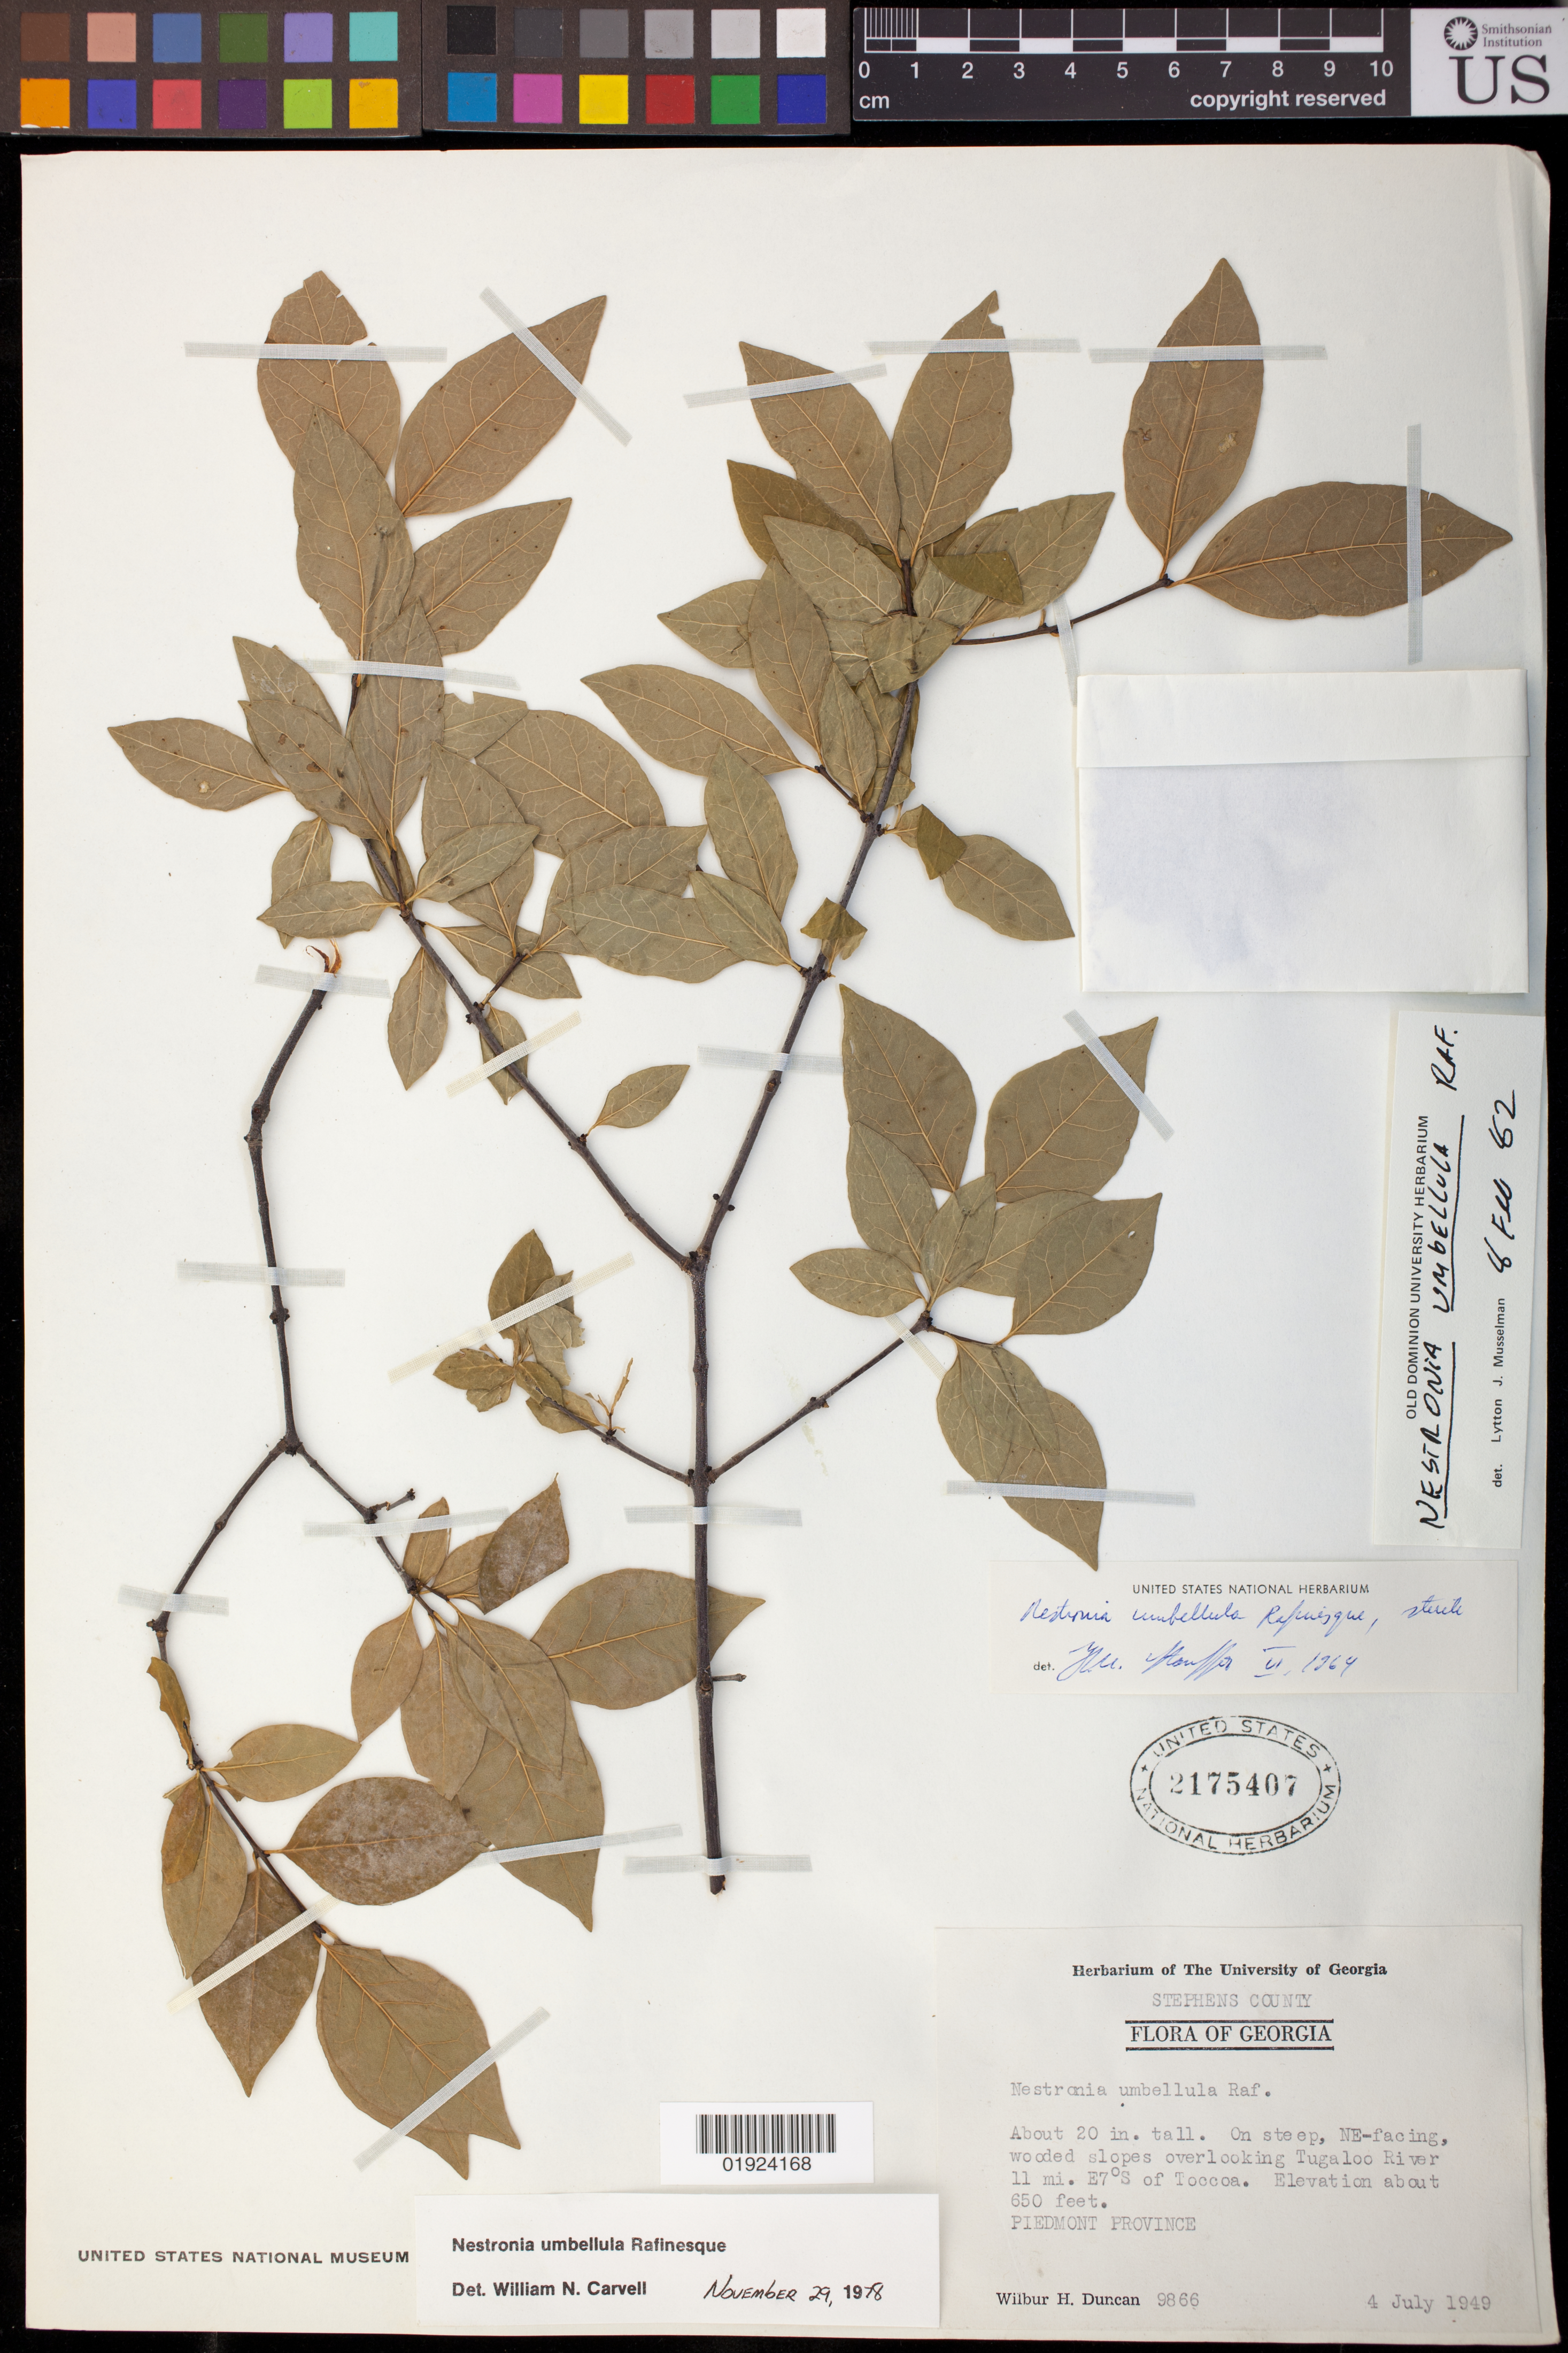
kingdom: Plantae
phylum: Tracheophyta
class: Magnoliopsida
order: Santalales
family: Santalaceae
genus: Nestronia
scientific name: Nestronia umbellula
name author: Raf.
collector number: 9866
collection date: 1949-07-04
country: United States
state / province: Georgia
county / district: Stephens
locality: Tugaloo River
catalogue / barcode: US 2175407